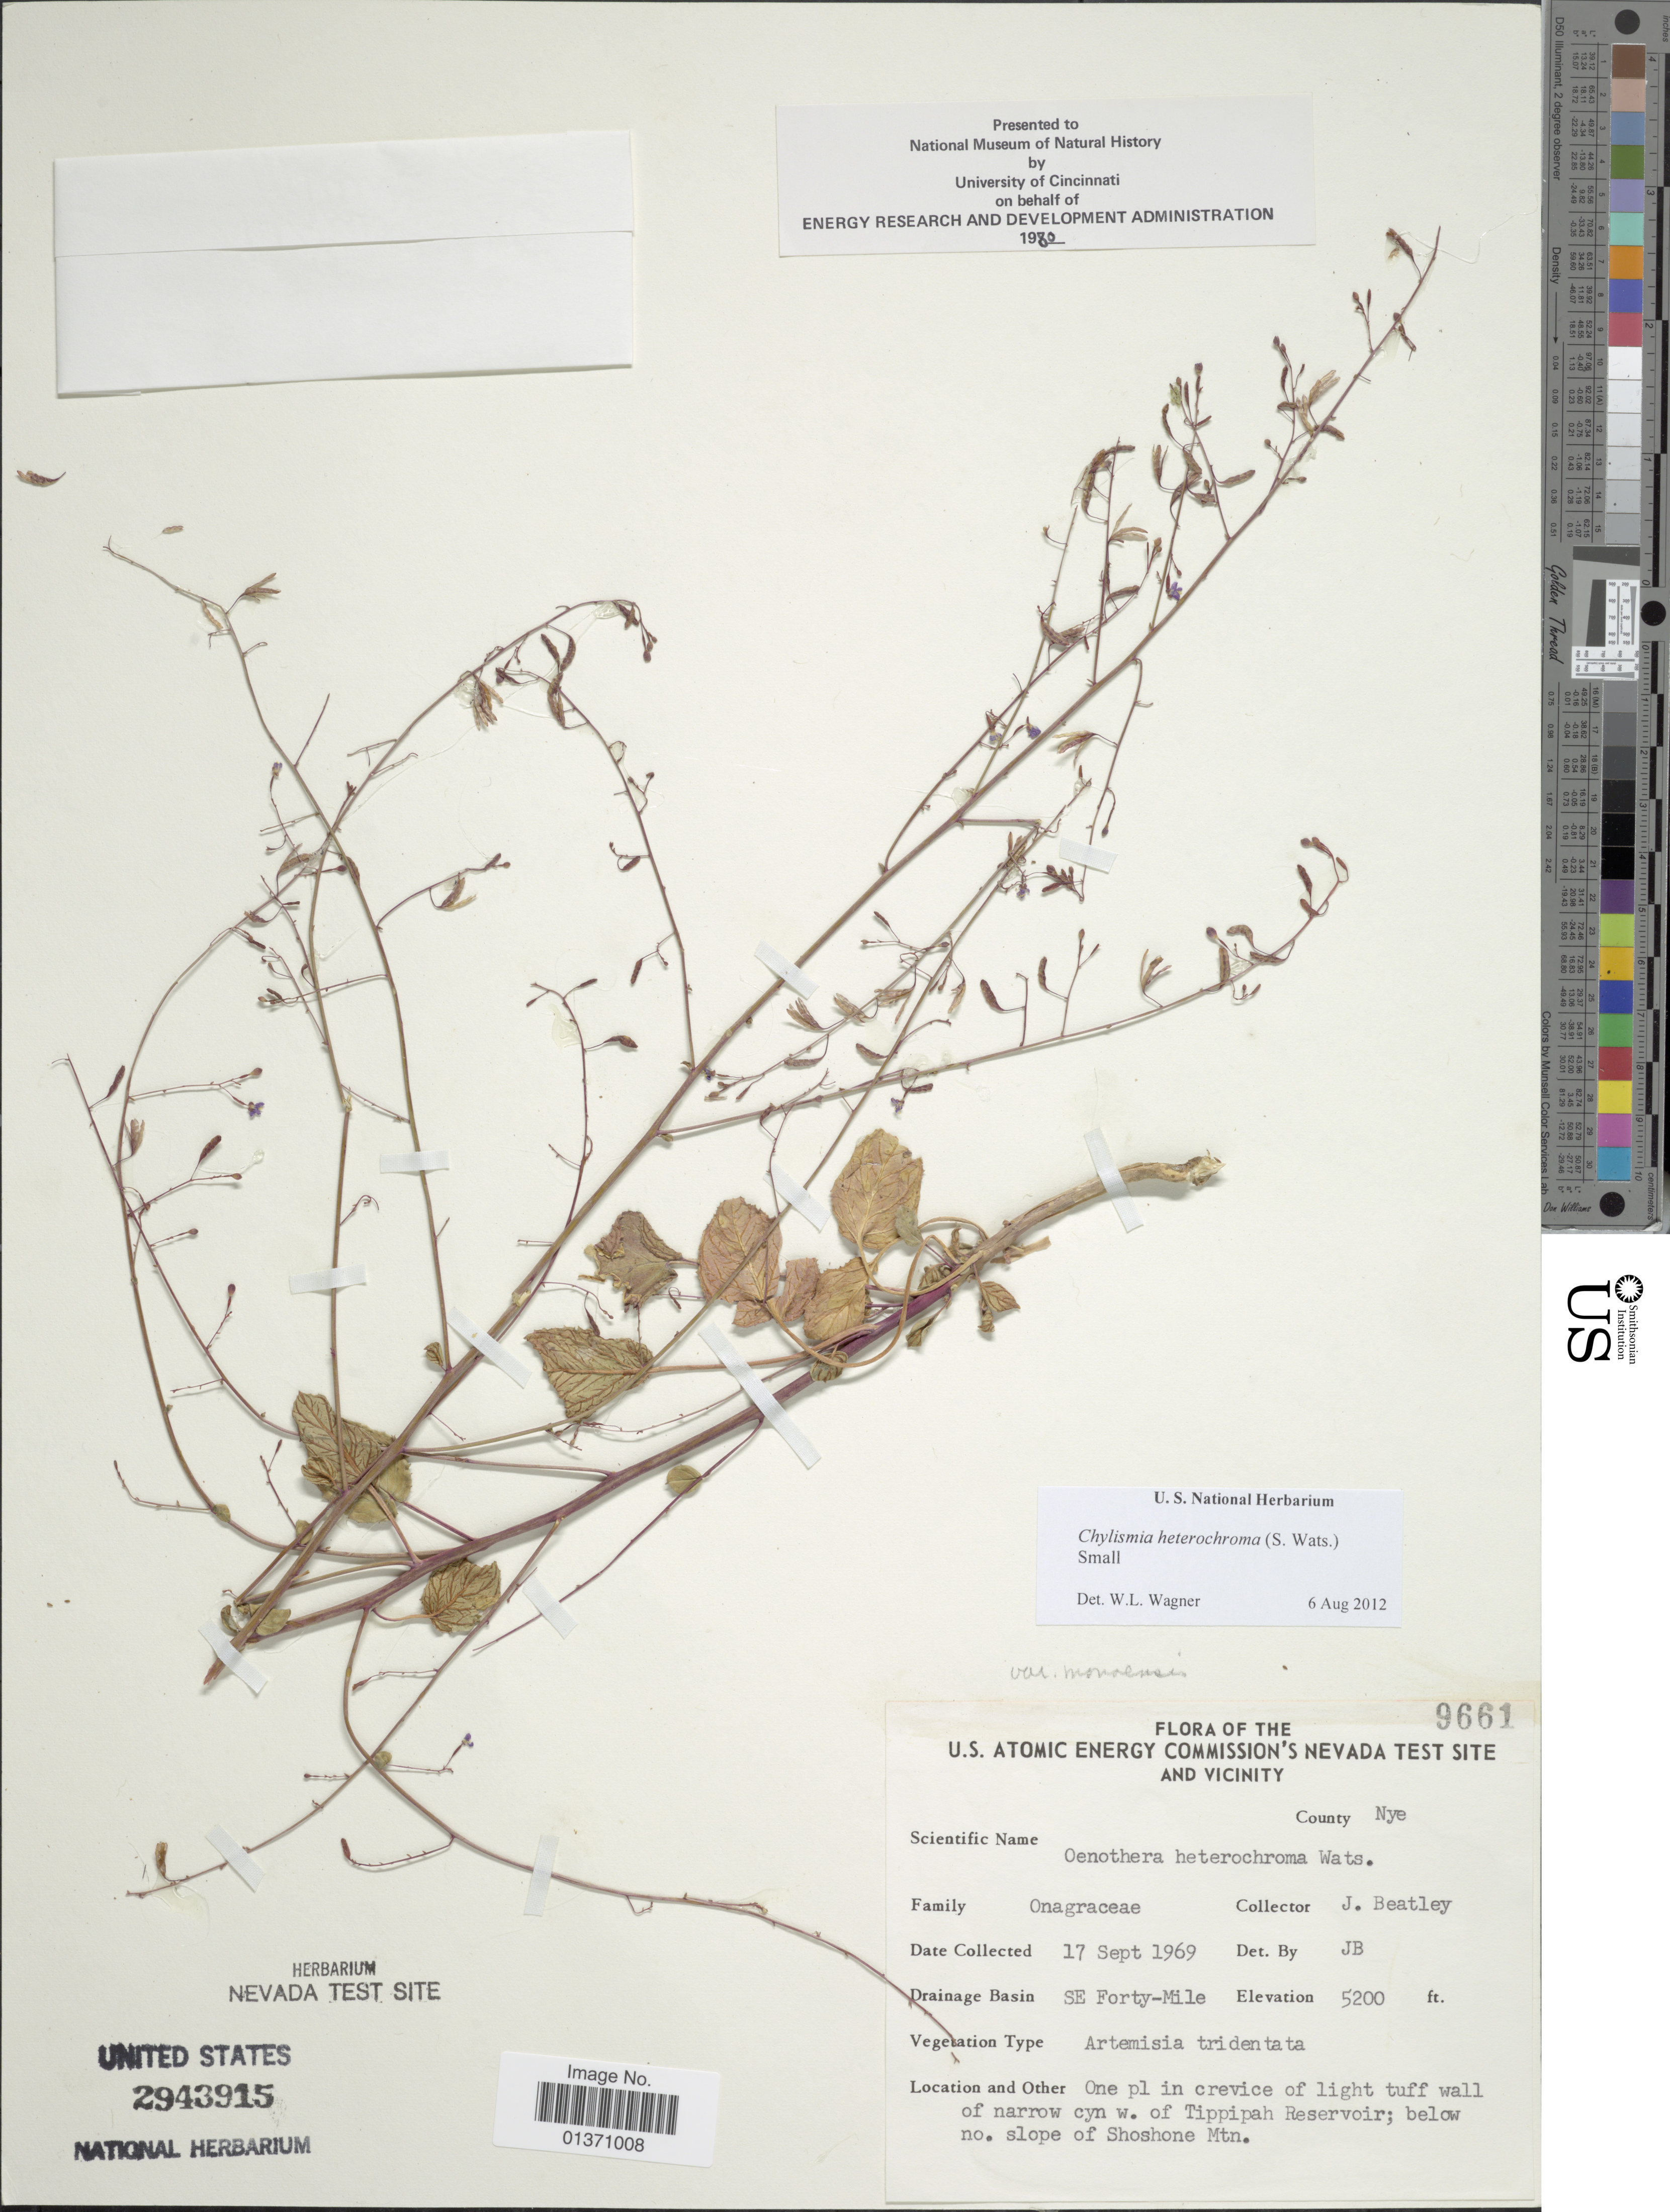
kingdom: Plantae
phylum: Tracheophyta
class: Magnoliopsida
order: Myrtales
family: Onagraceae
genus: Chylismia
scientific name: Chylismia heterochroma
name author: (S. Watson) Small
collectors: J. C. Beatley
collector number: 9661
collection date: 1969-09-17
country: United States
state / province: Nevada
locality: U. S. Atomic Energy Commission's Nevada Test Site and Vicinity, SE Forty-Mile, one pl in crevice of light tuff wall of narrow cyn w. of Tippipah Reservoir; below no. slope of Shoshone Mtn, County Nye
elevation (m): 1585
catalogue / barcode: US 2943915